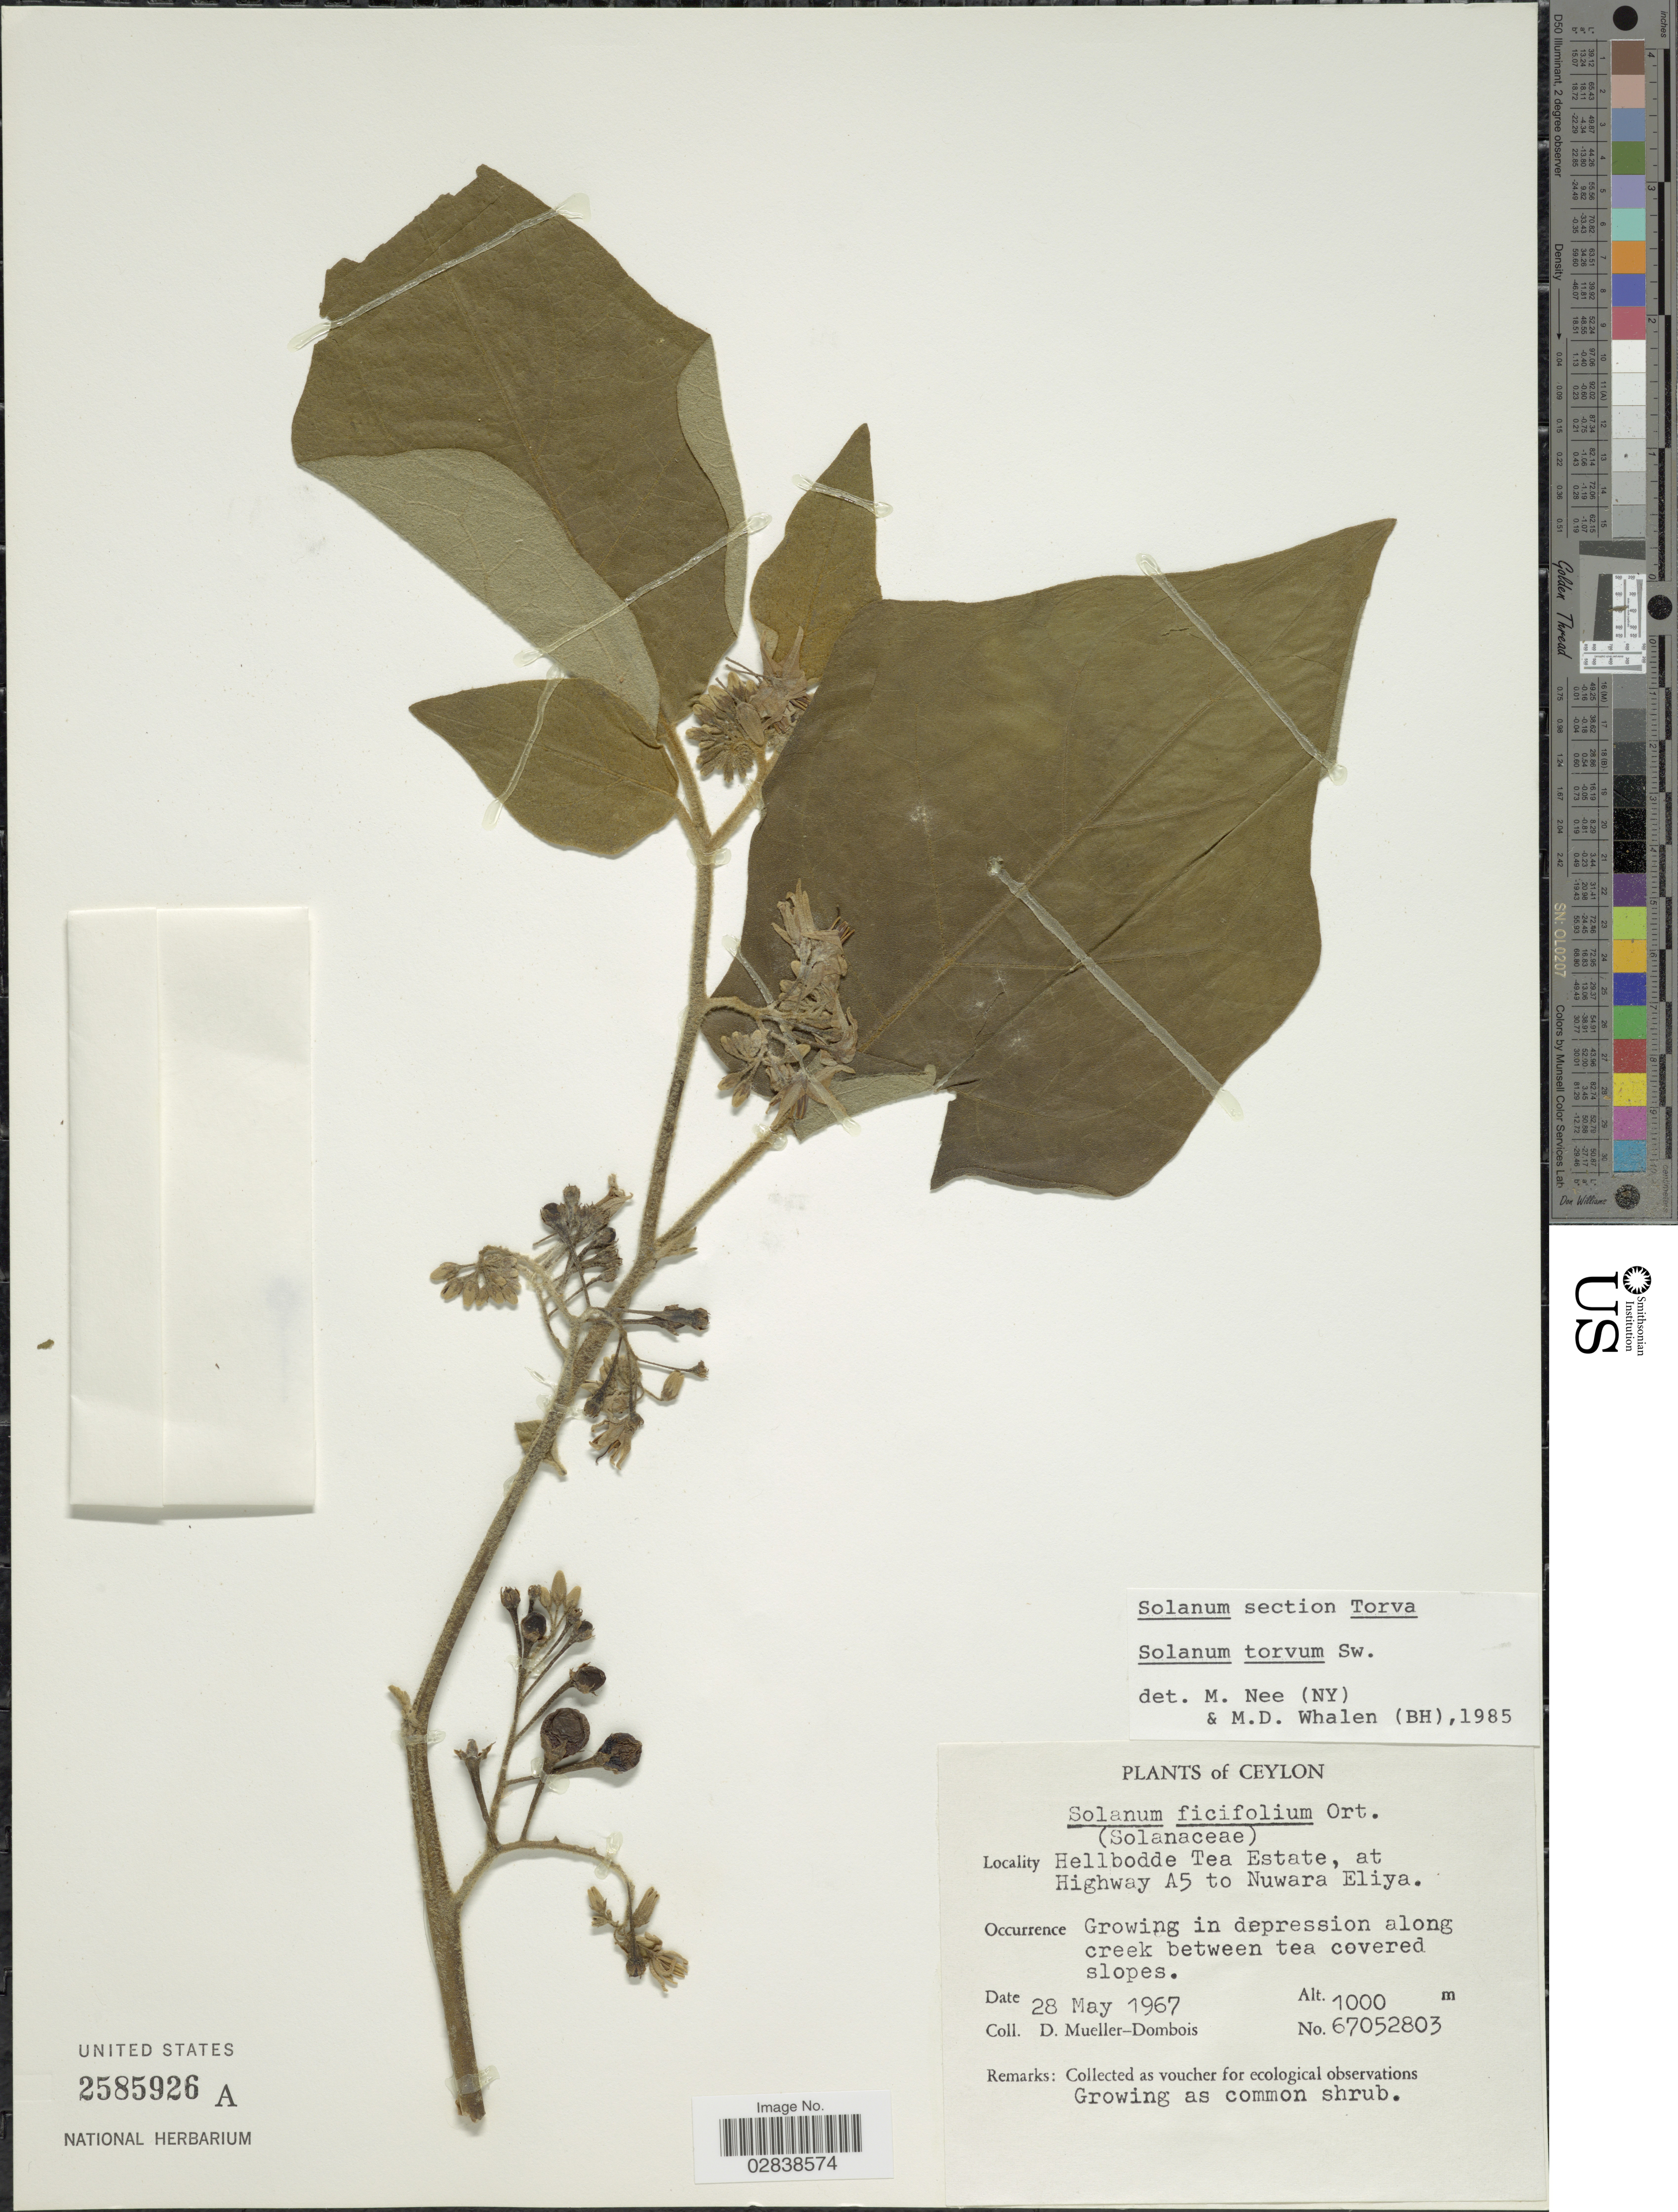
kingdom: Plantae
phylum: Tracheophyta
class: Magnoliopsida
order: Solanales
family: Solanaceae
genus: Solanum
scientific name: Solanum torvum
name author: Sw.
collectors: D. Mueller-Dombois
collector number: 67052803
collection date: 1967-05-28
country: Sri Lanka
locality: Ceylon, Hellbodde Tea Estate, at Highway A5 to Nuwara Eliya, Growing in depression along creek between tea covered slopes.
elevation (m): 1000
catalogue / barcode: US 2585926A